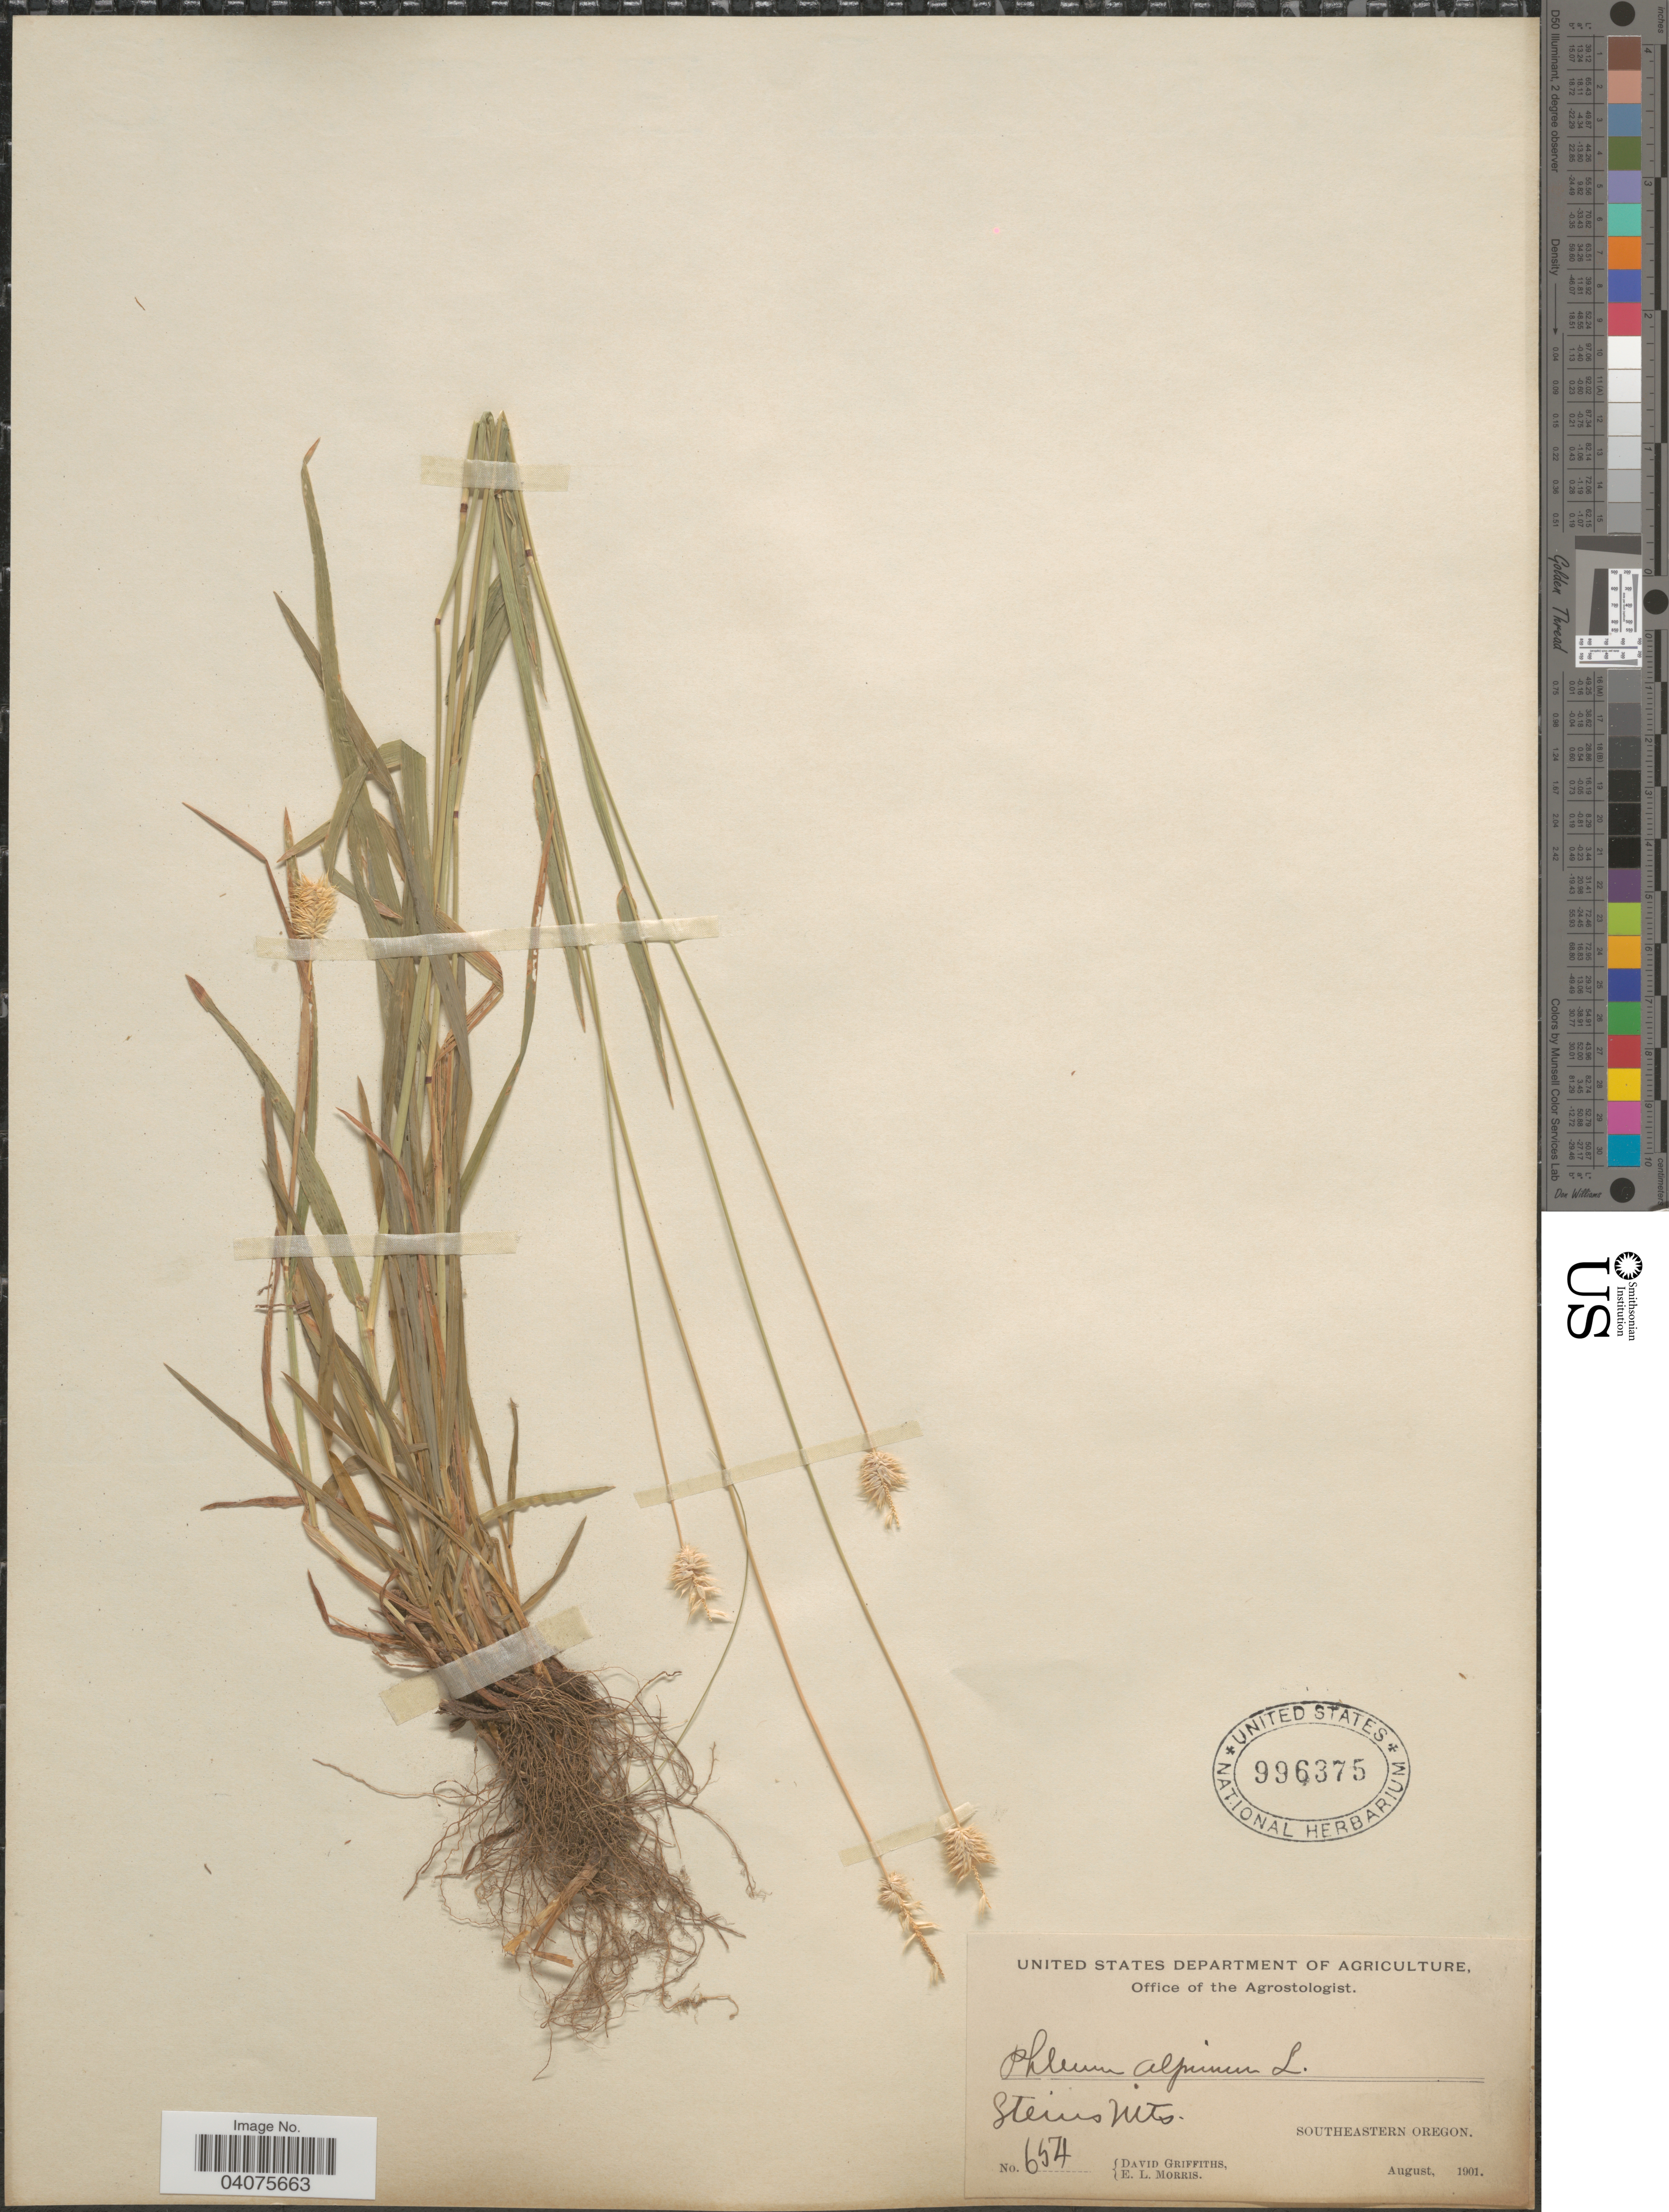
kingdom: Plantae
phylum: Tracheophyta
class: Liliopsida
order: Poales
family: Poaceae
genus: Phleum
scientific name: Phleum alpinum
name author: L.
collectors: D. Griffiths & E. Morris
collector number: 654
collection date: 1901-08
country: United States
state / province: Oregon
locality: Steins Mts. Southeastern Oregon.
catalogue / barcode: US 996375